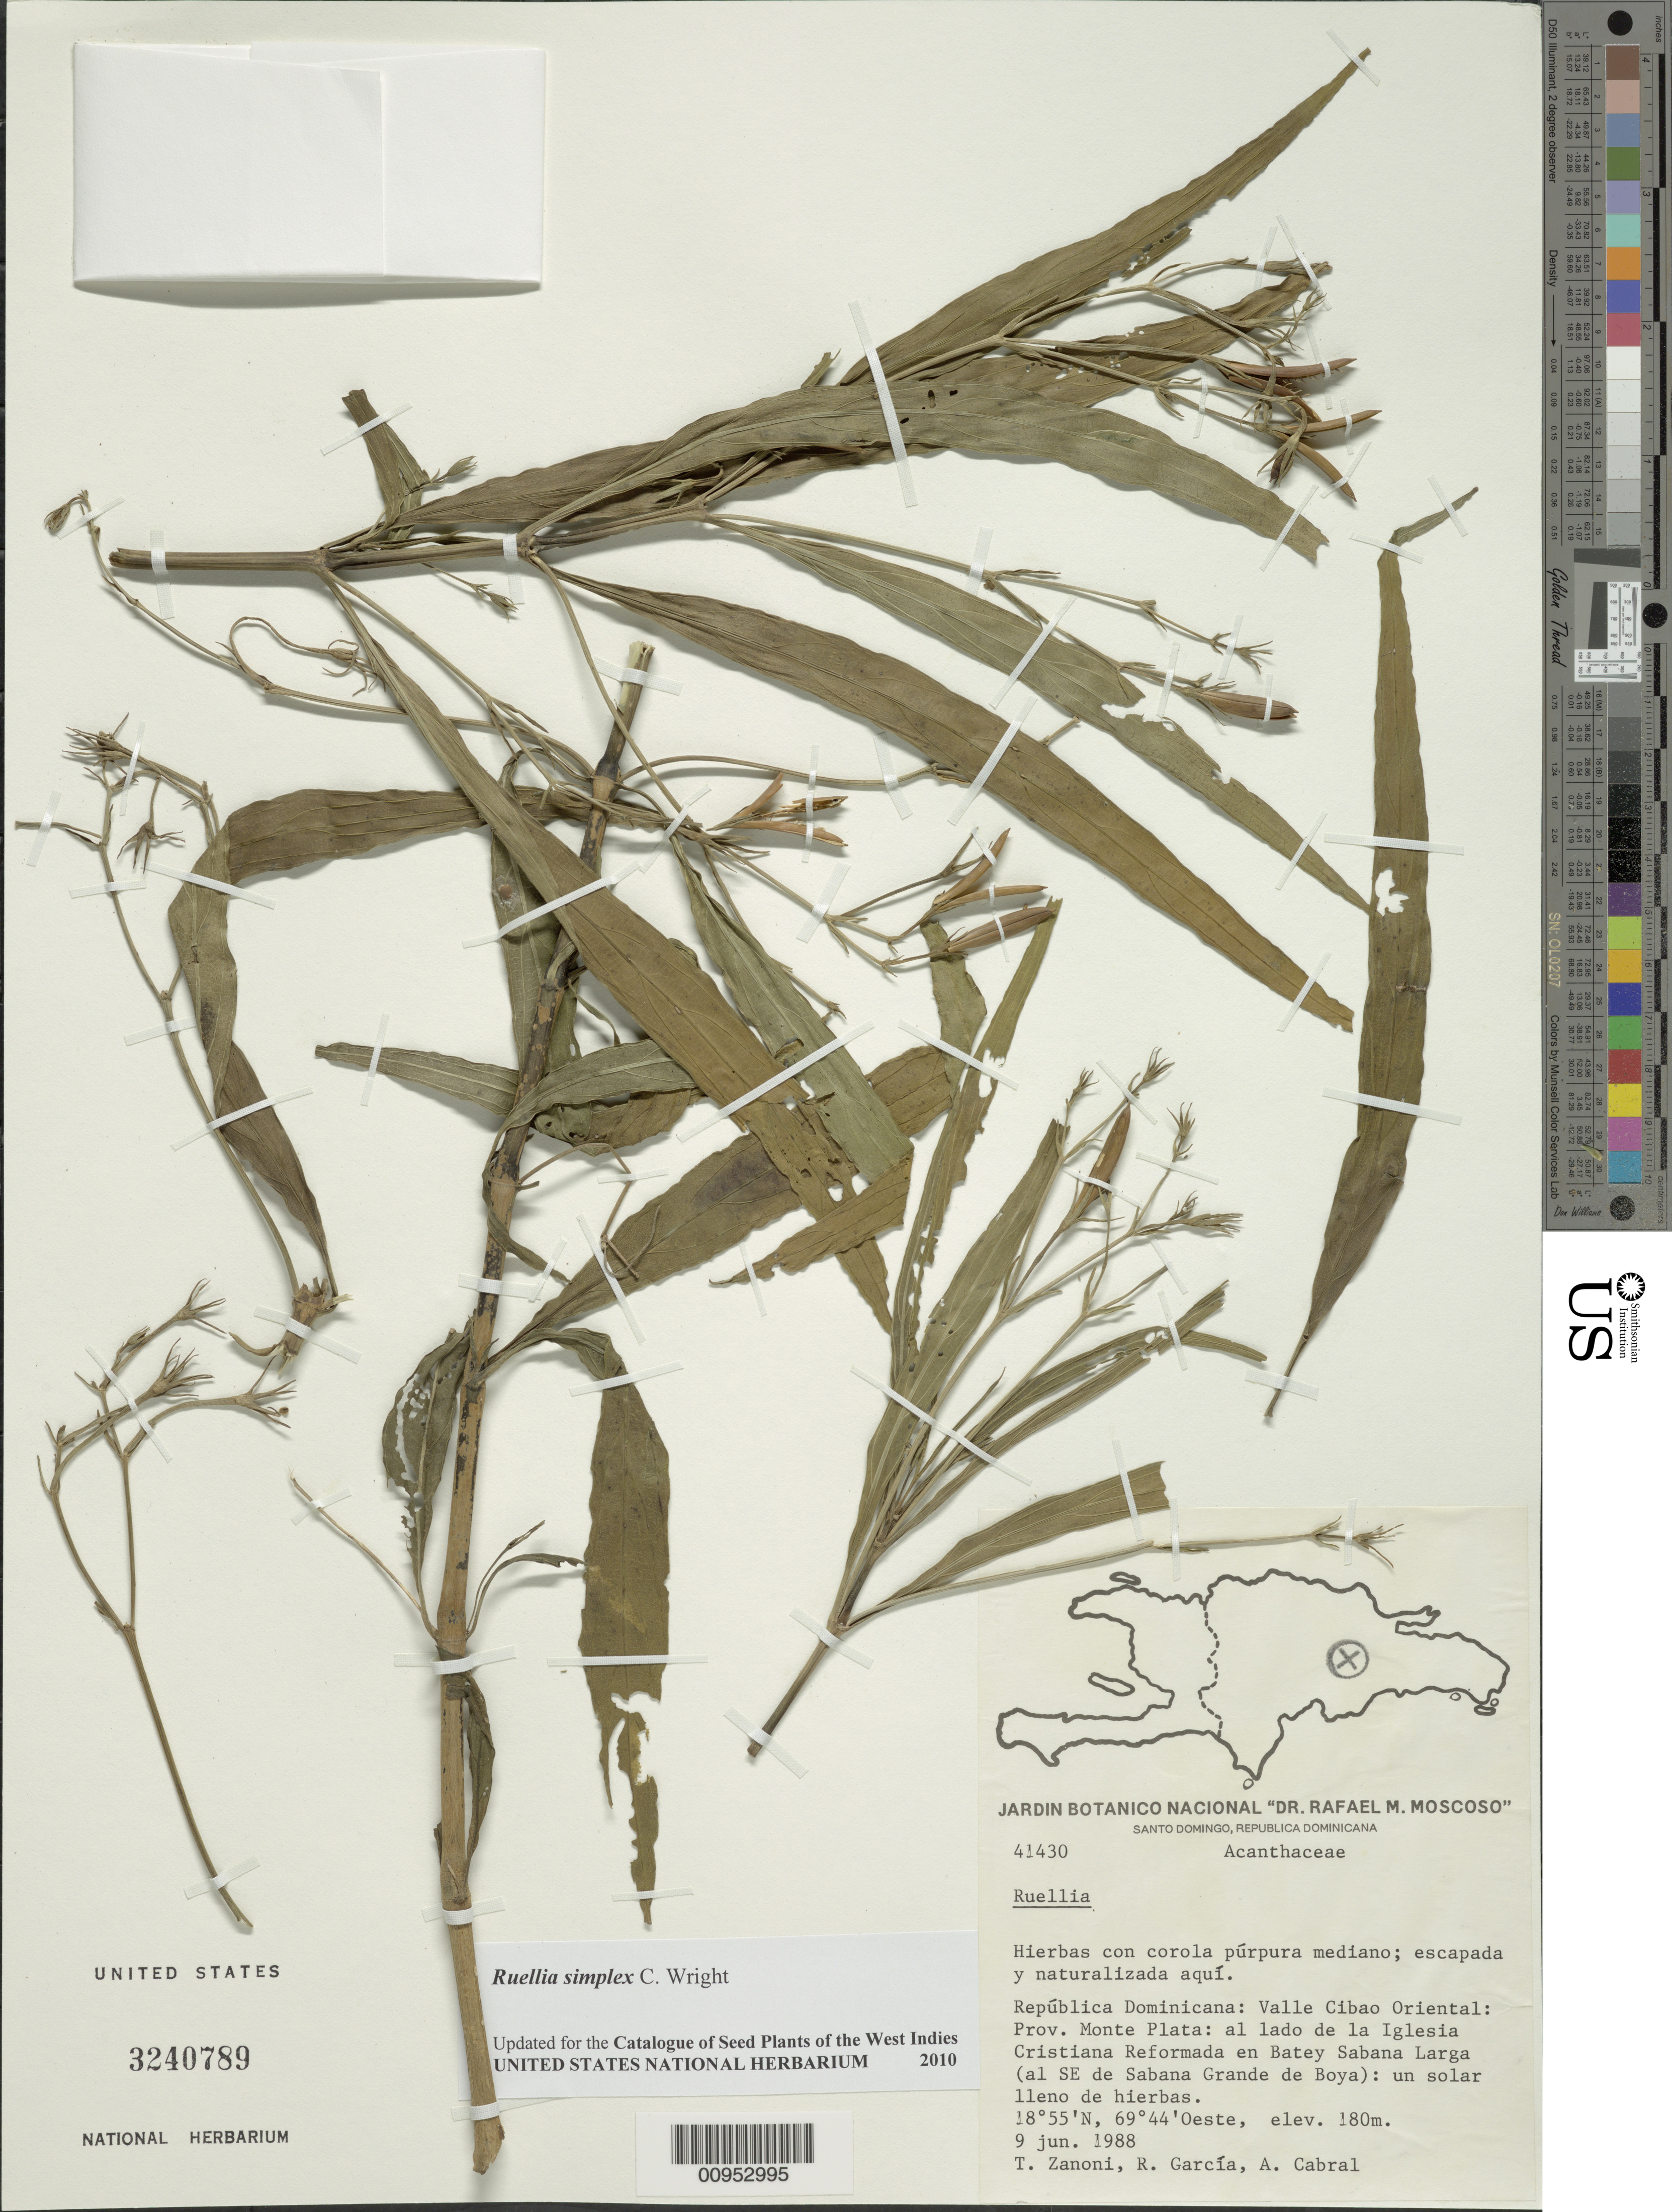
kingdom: Plantae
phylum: Tracheophyta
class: Magnoliopsida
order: Lamiales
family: Acanthaceae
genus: Ruellia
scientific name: Ruellia simplex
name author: C. Wright in Sauvalle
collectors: T. A. Zanoni, R. G. García & A. Cabral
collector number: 41430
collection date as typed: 09 Jun 1988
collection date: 1988-06-09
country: Dominican Republic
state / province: Monte Plata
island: Hispaniola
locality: Valle Cibao Oriental, al lado de la Iglesia Cristiana Reformada en Batey Sabana Larga (al SE de Sabana Grande de Boya)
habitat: Un solar lleno de hierbas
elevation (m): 180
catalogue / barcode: US 3240789